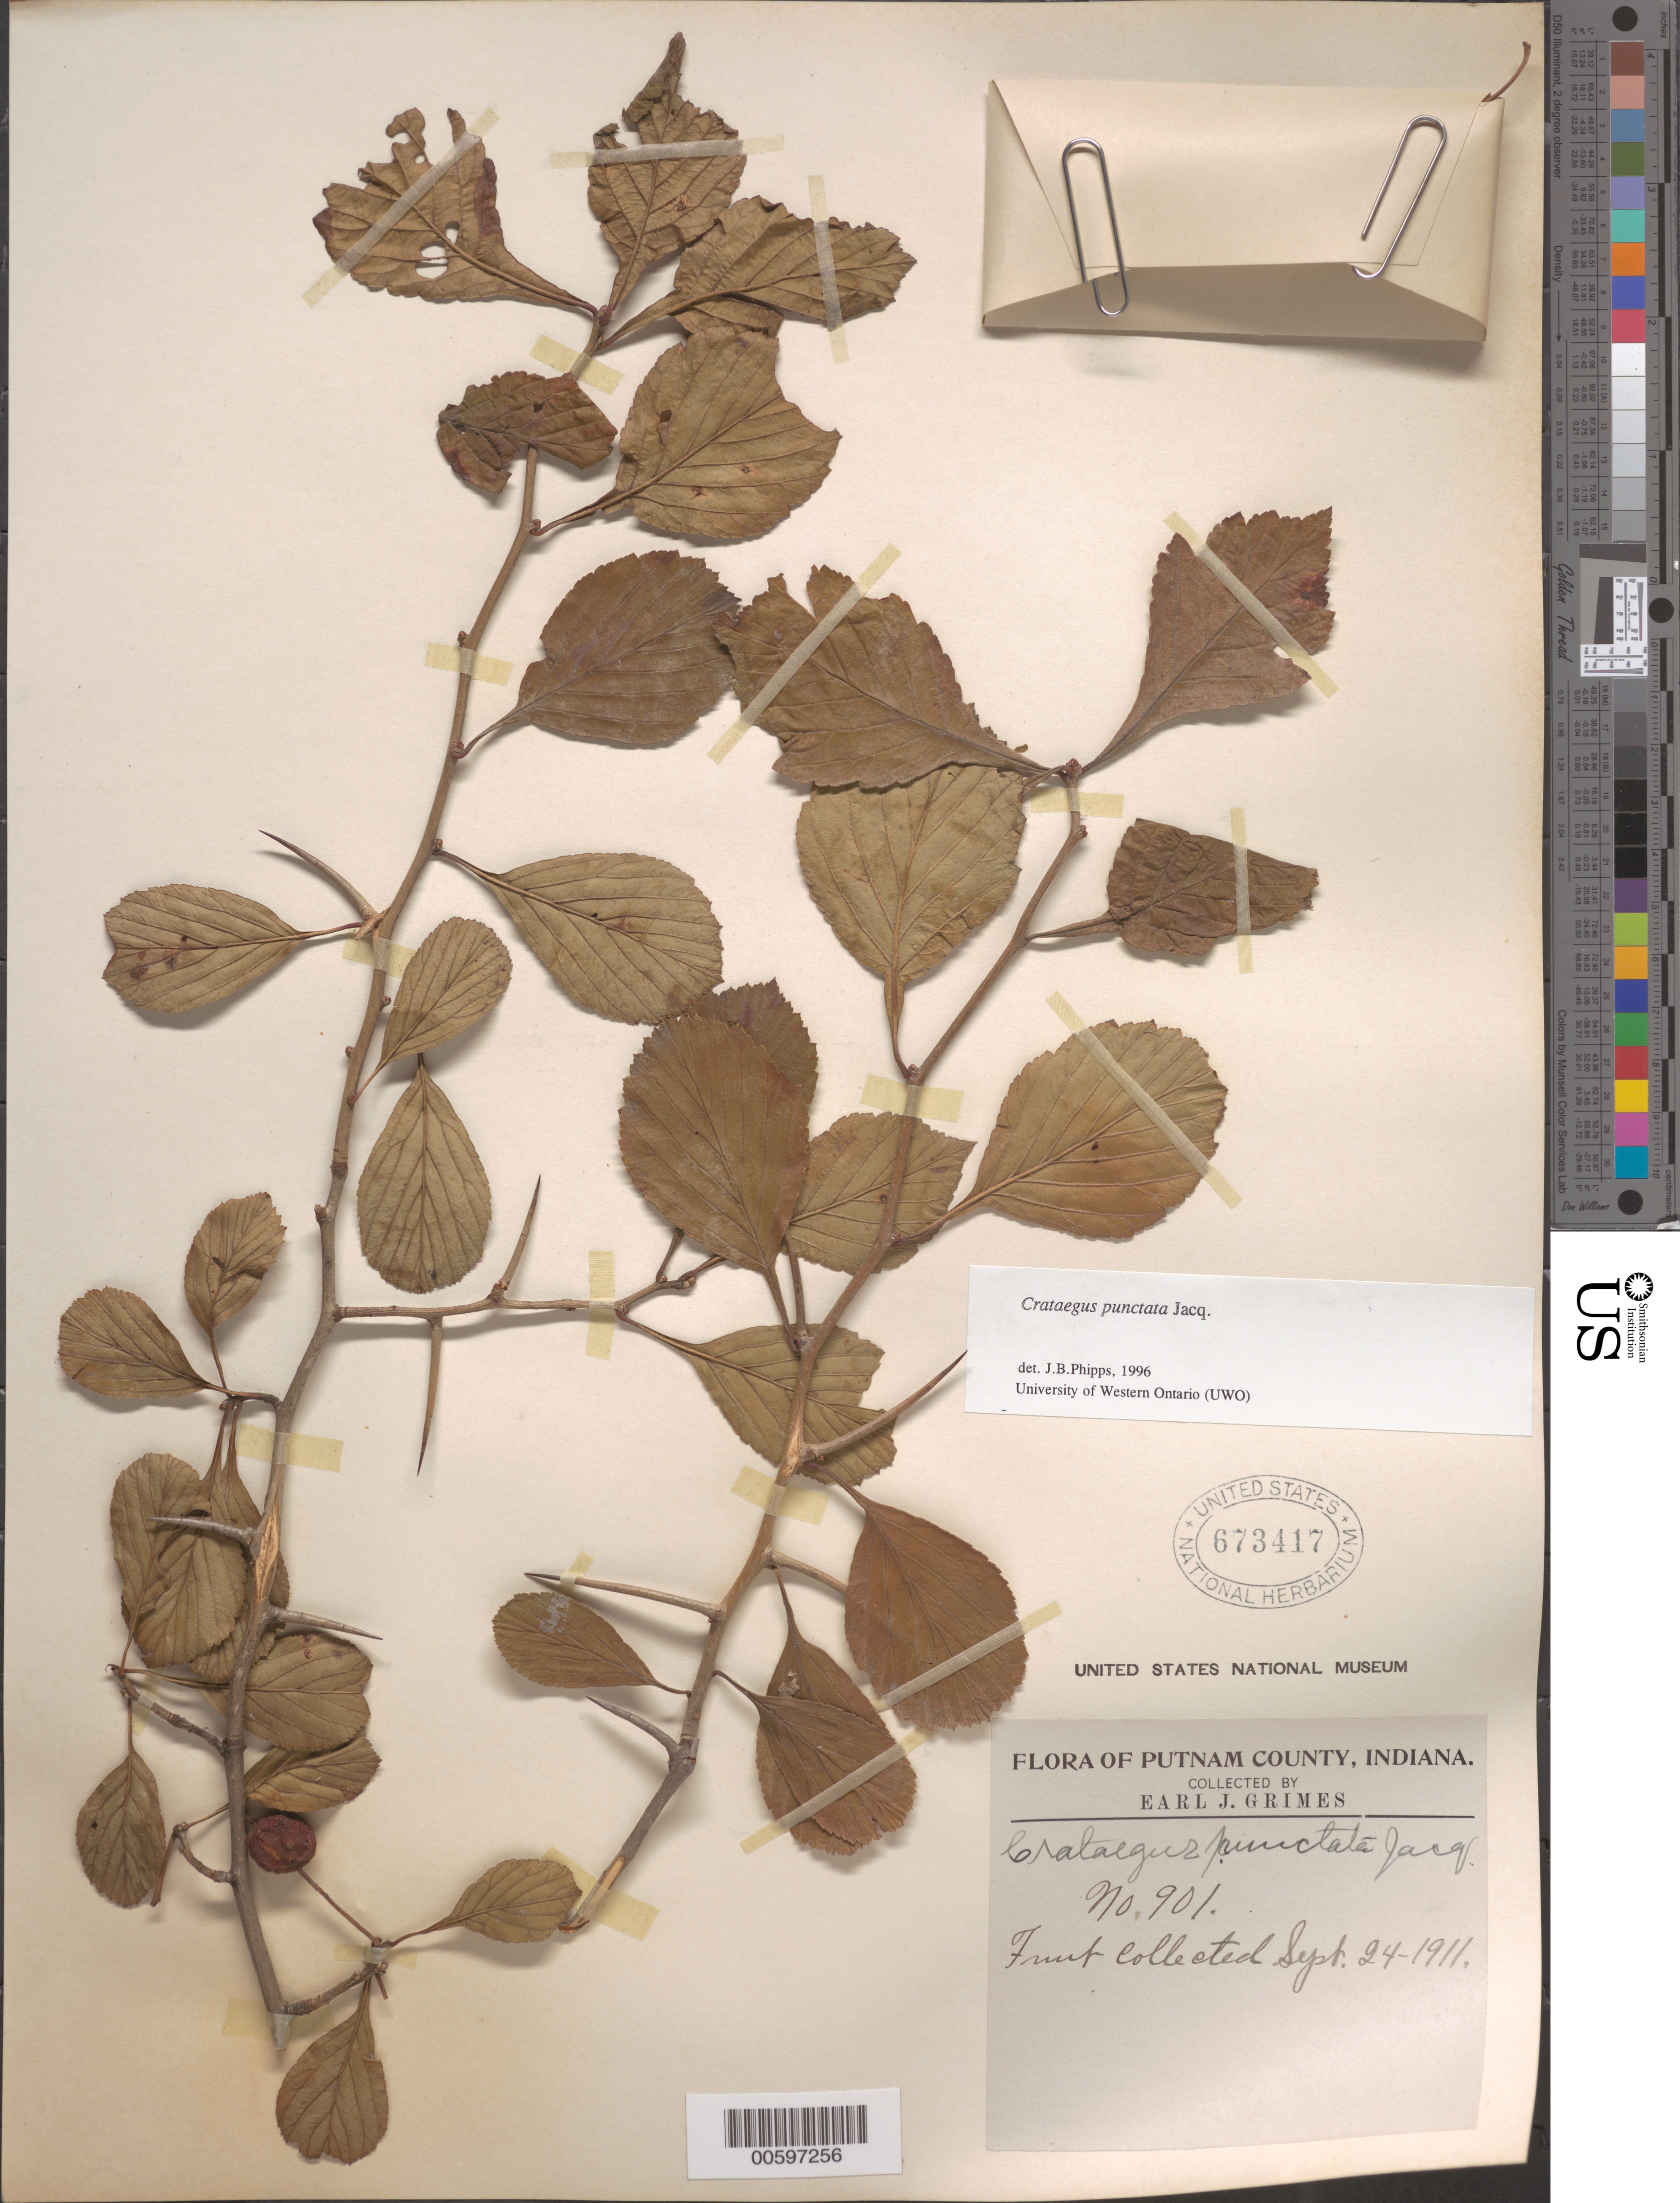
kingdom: Plantae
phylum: Tracheophyta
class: Magnoliopsida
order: Rosales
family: Rosaceae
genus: Crataegus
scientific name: Crataegus punctata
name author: Jacq.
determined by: Phipps, James B., (UWO), University of Western Ontario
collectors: E. J. Grimes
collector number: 901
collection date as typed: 24 Sep 1911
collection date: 1911-09-24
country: United States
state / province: Indiana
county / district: Putnam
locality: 4 mi. E of Russellville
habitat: In open ravine along stream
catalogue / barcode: US 673417